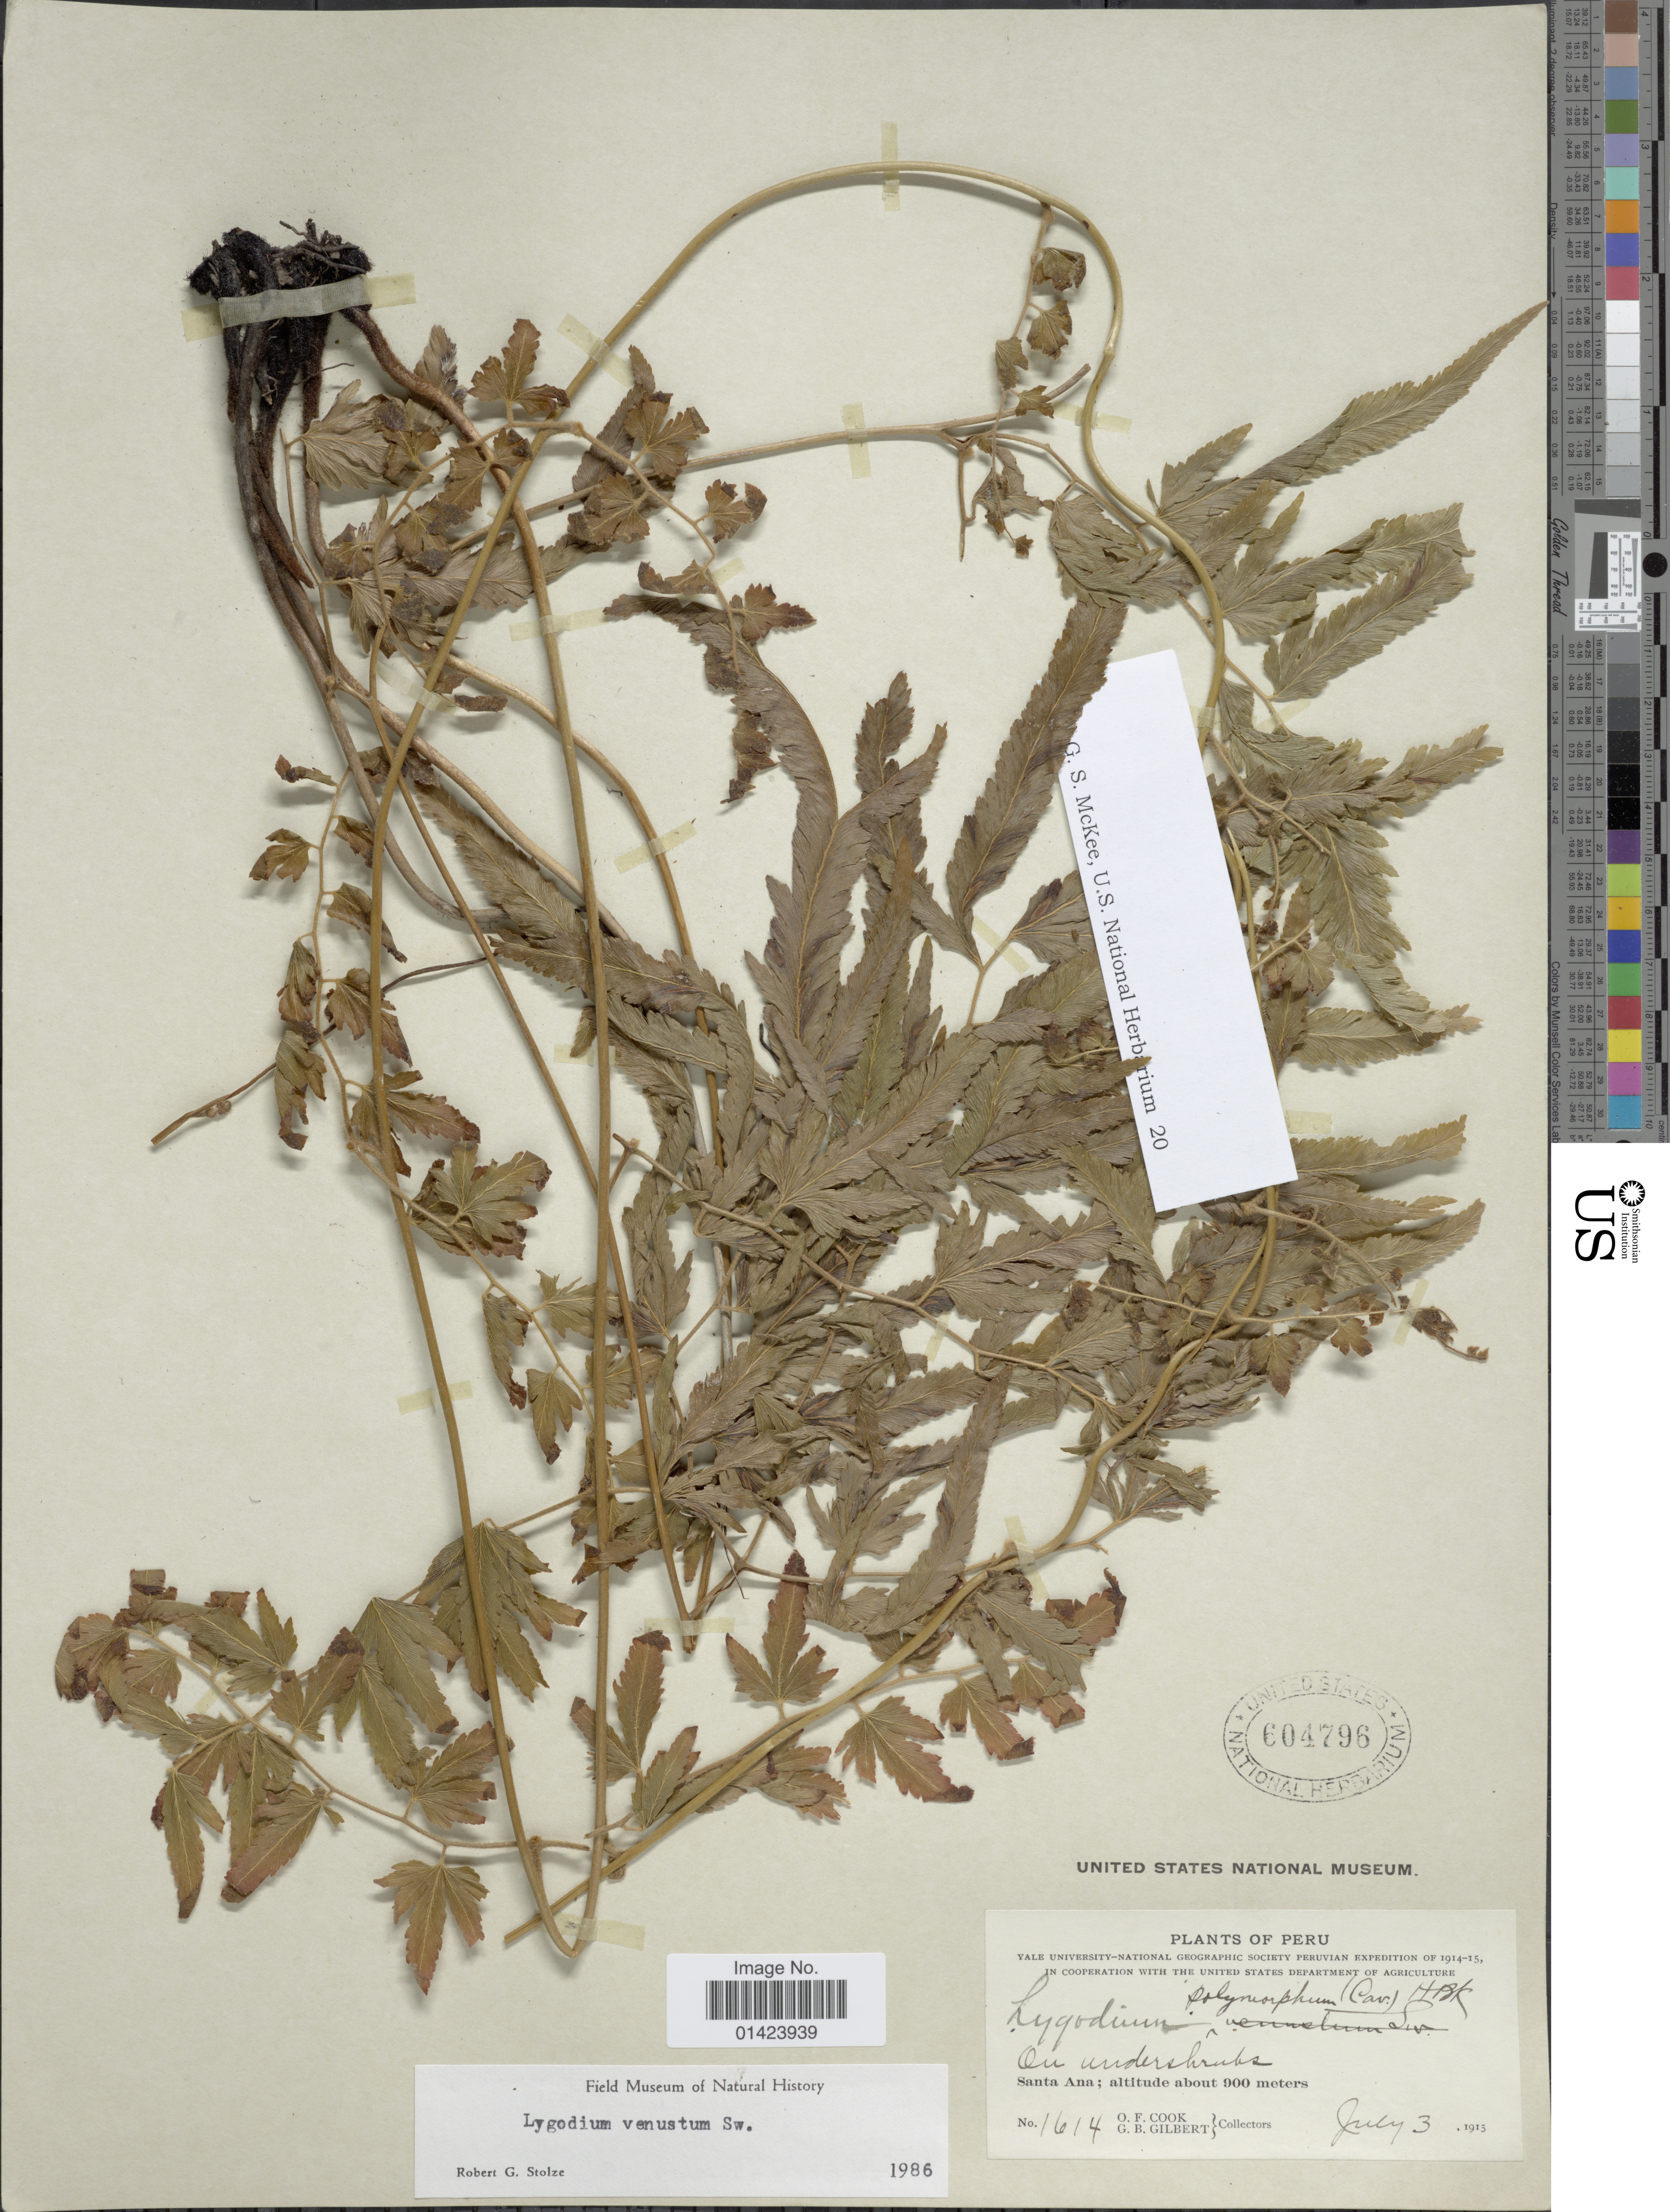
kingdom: Plantae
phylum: Tracheophyta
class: Polypodiopsida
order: Schizaeales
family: Lygodiaceae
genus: Lygodium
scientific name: Lygodium venustum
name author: Sw.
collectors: O. F. Cook & G. B. Gilbert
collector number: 1614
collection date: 1915-07-03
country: Peru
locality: Santa Ana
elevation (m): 900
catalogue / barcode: US 604796